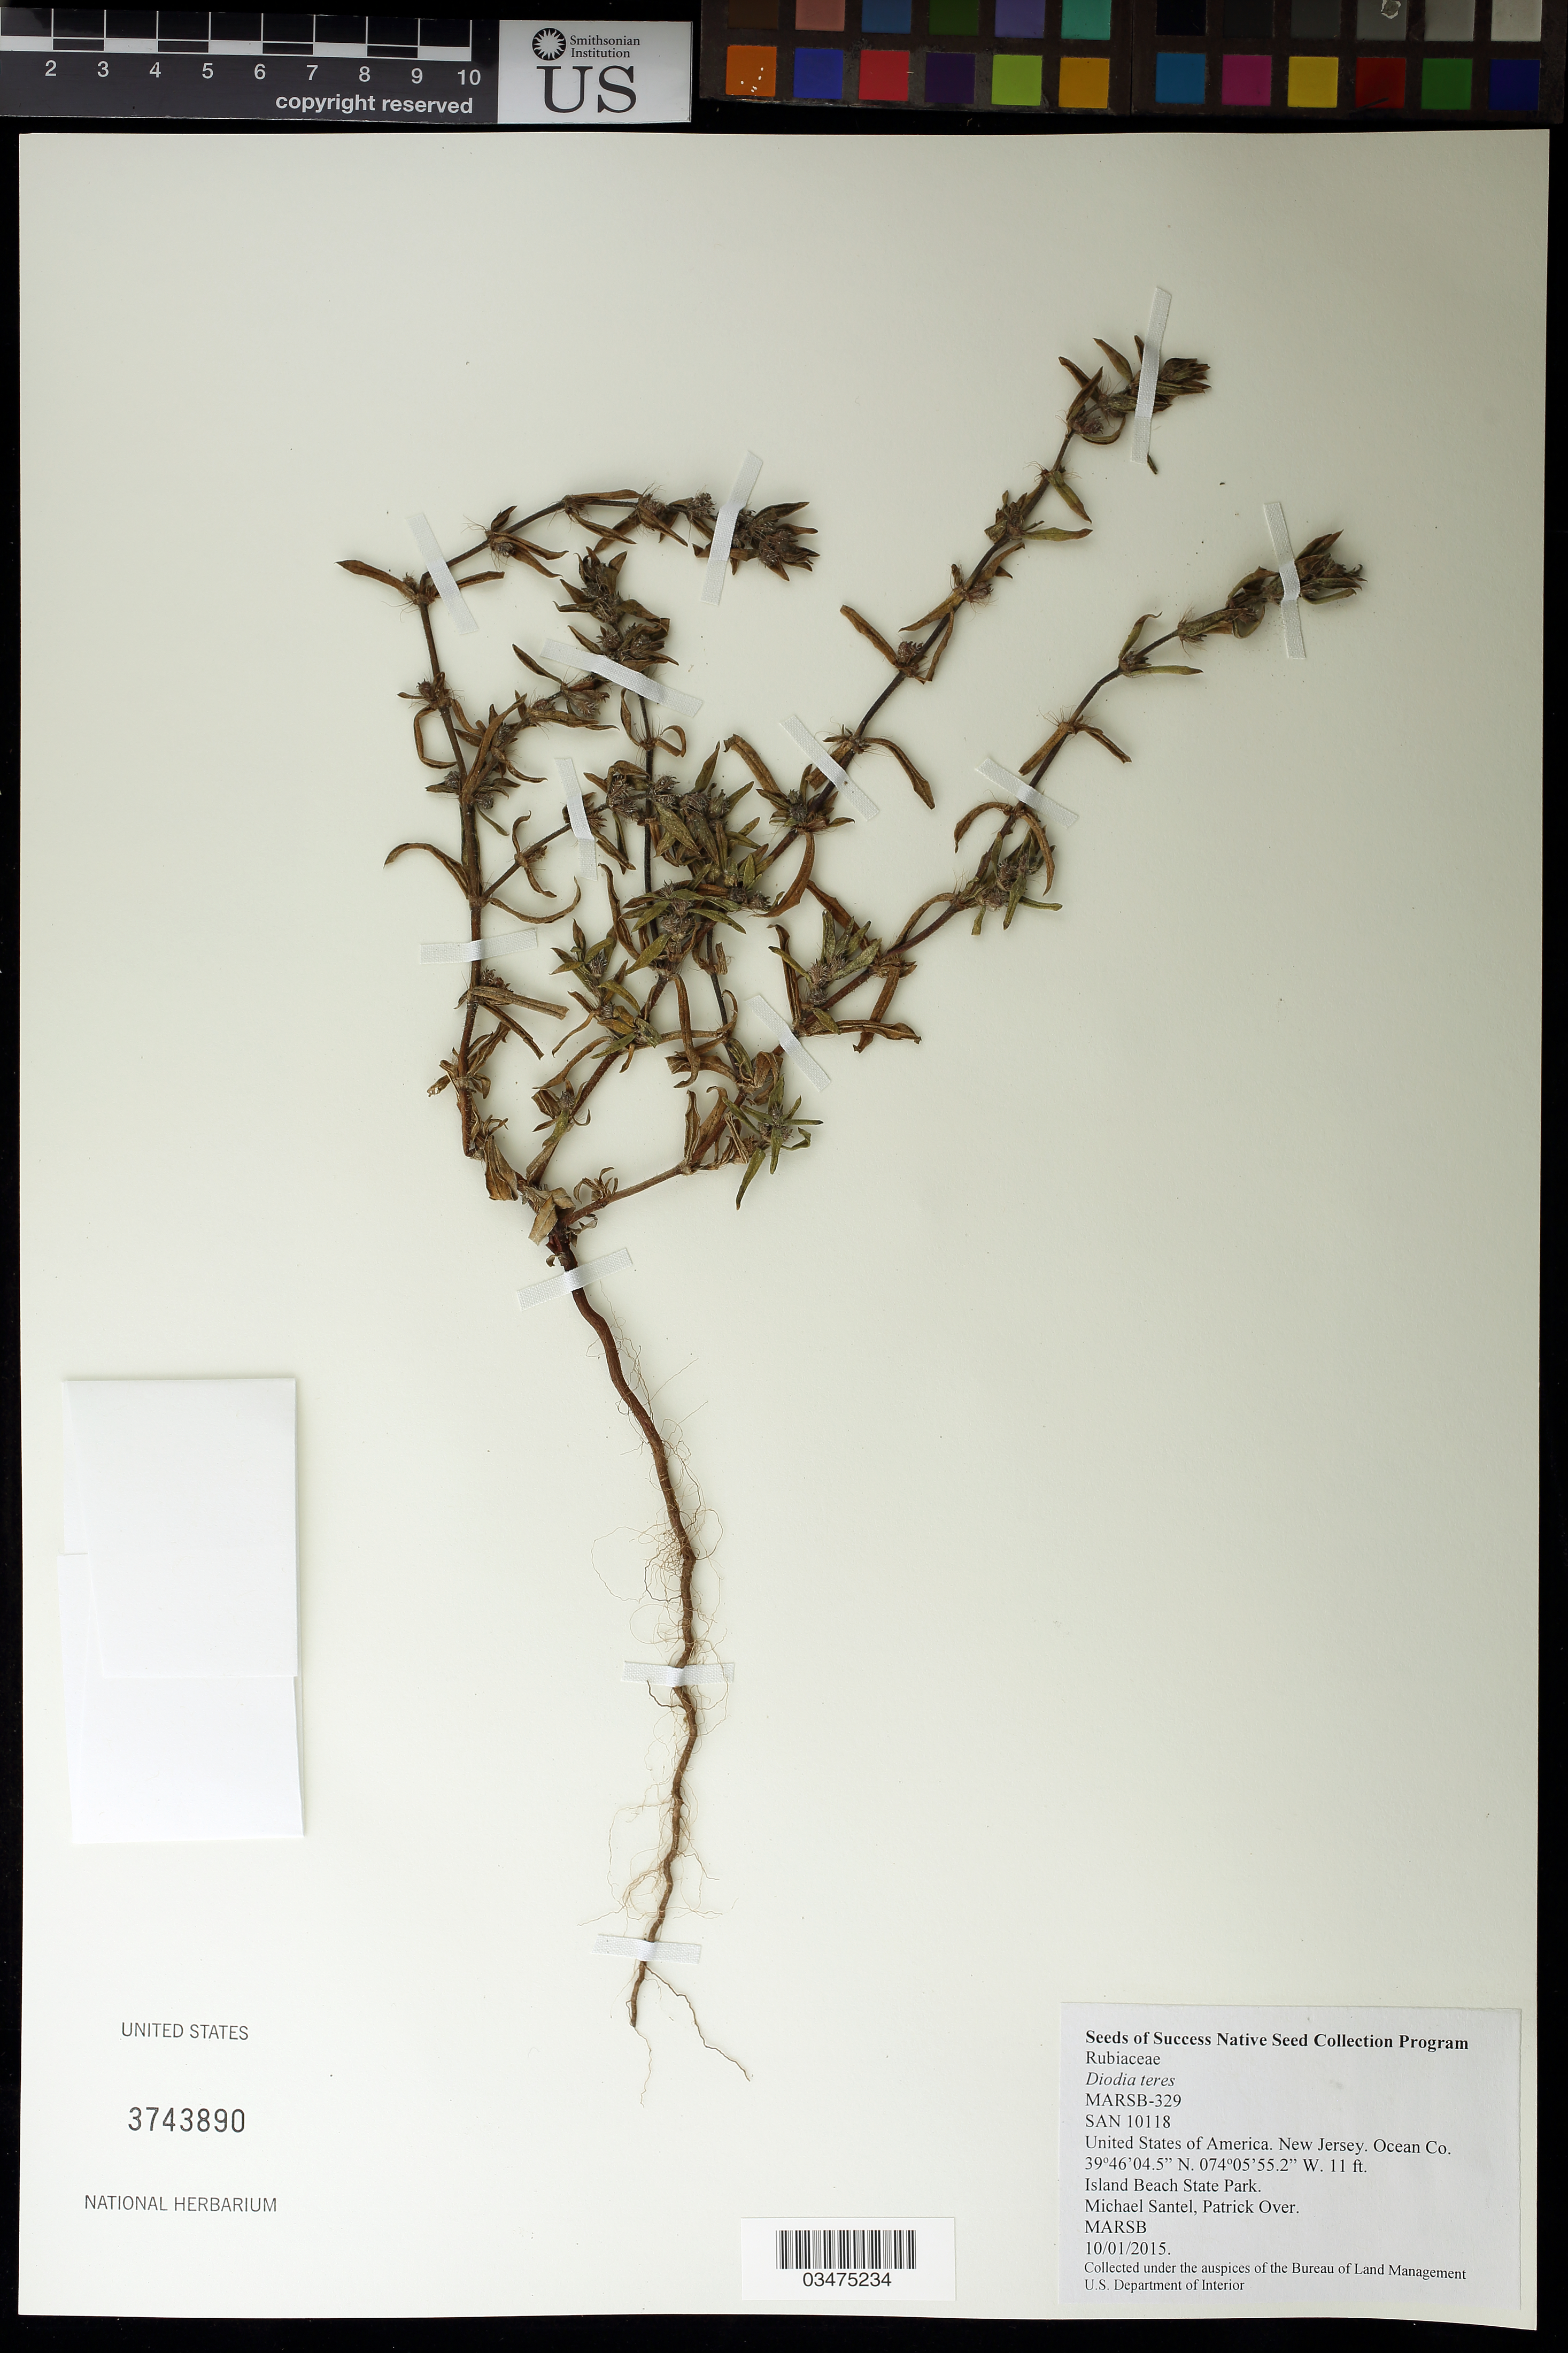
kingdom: Plantae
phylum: Tracheophyta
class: Magnoliopsida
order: Gentianales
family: Rubiaceae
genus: Diodia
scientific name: Diodia teres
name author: Walter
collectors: M. Santel & P. Over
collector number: MARSB-329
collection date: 2015-10-01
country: United States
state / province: New Jersey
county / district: Ocean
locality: Island Beach State Park, Secondary dune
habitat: North Atlantic Coastal Shrub and Grass Dune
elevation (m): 3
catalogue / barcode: US 3743890